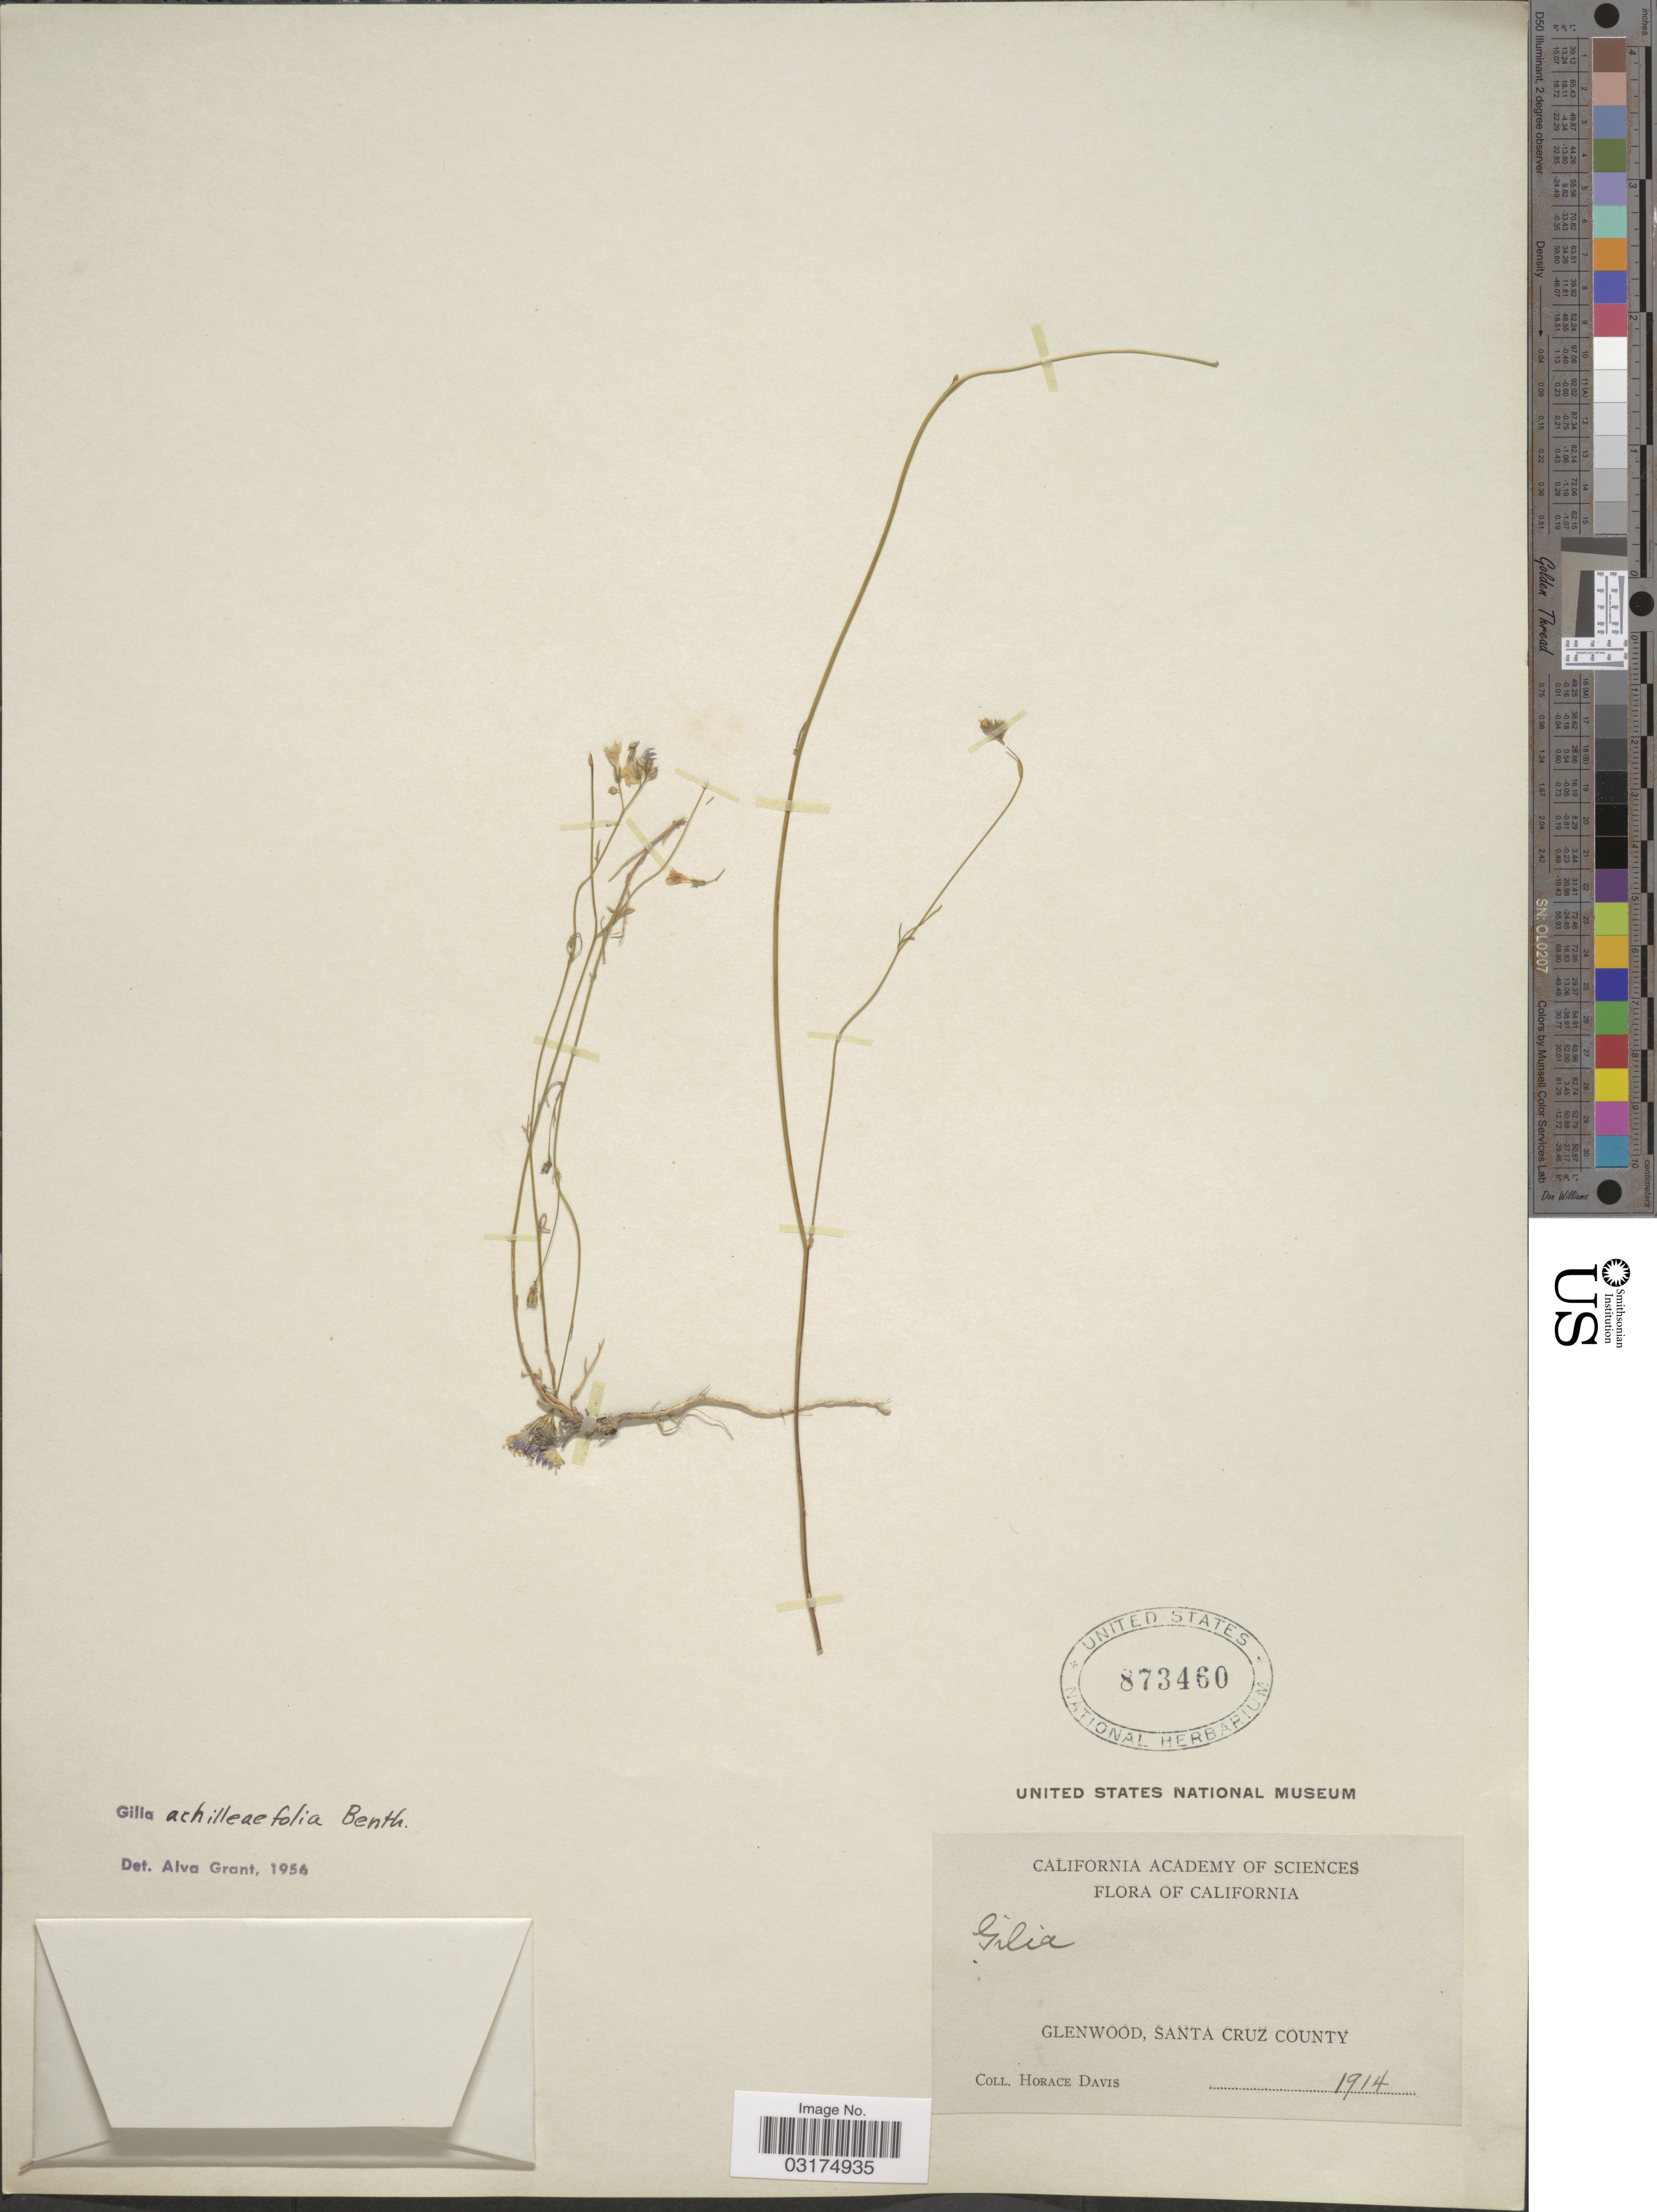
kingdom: Plantae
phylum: Tracheophyta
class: Magnoliopsida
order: Ericales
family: Polemoniaceae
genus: Gilia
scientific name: Gilia achilleifolia subsp. multicaulis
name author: (Benth.) V.E. Grant & A.D. Grant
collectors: H. Davis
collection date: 1914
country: United States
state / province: California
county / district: Santa Cruz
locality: Glenwood, Santa Cruz County.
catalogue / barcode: US 873460